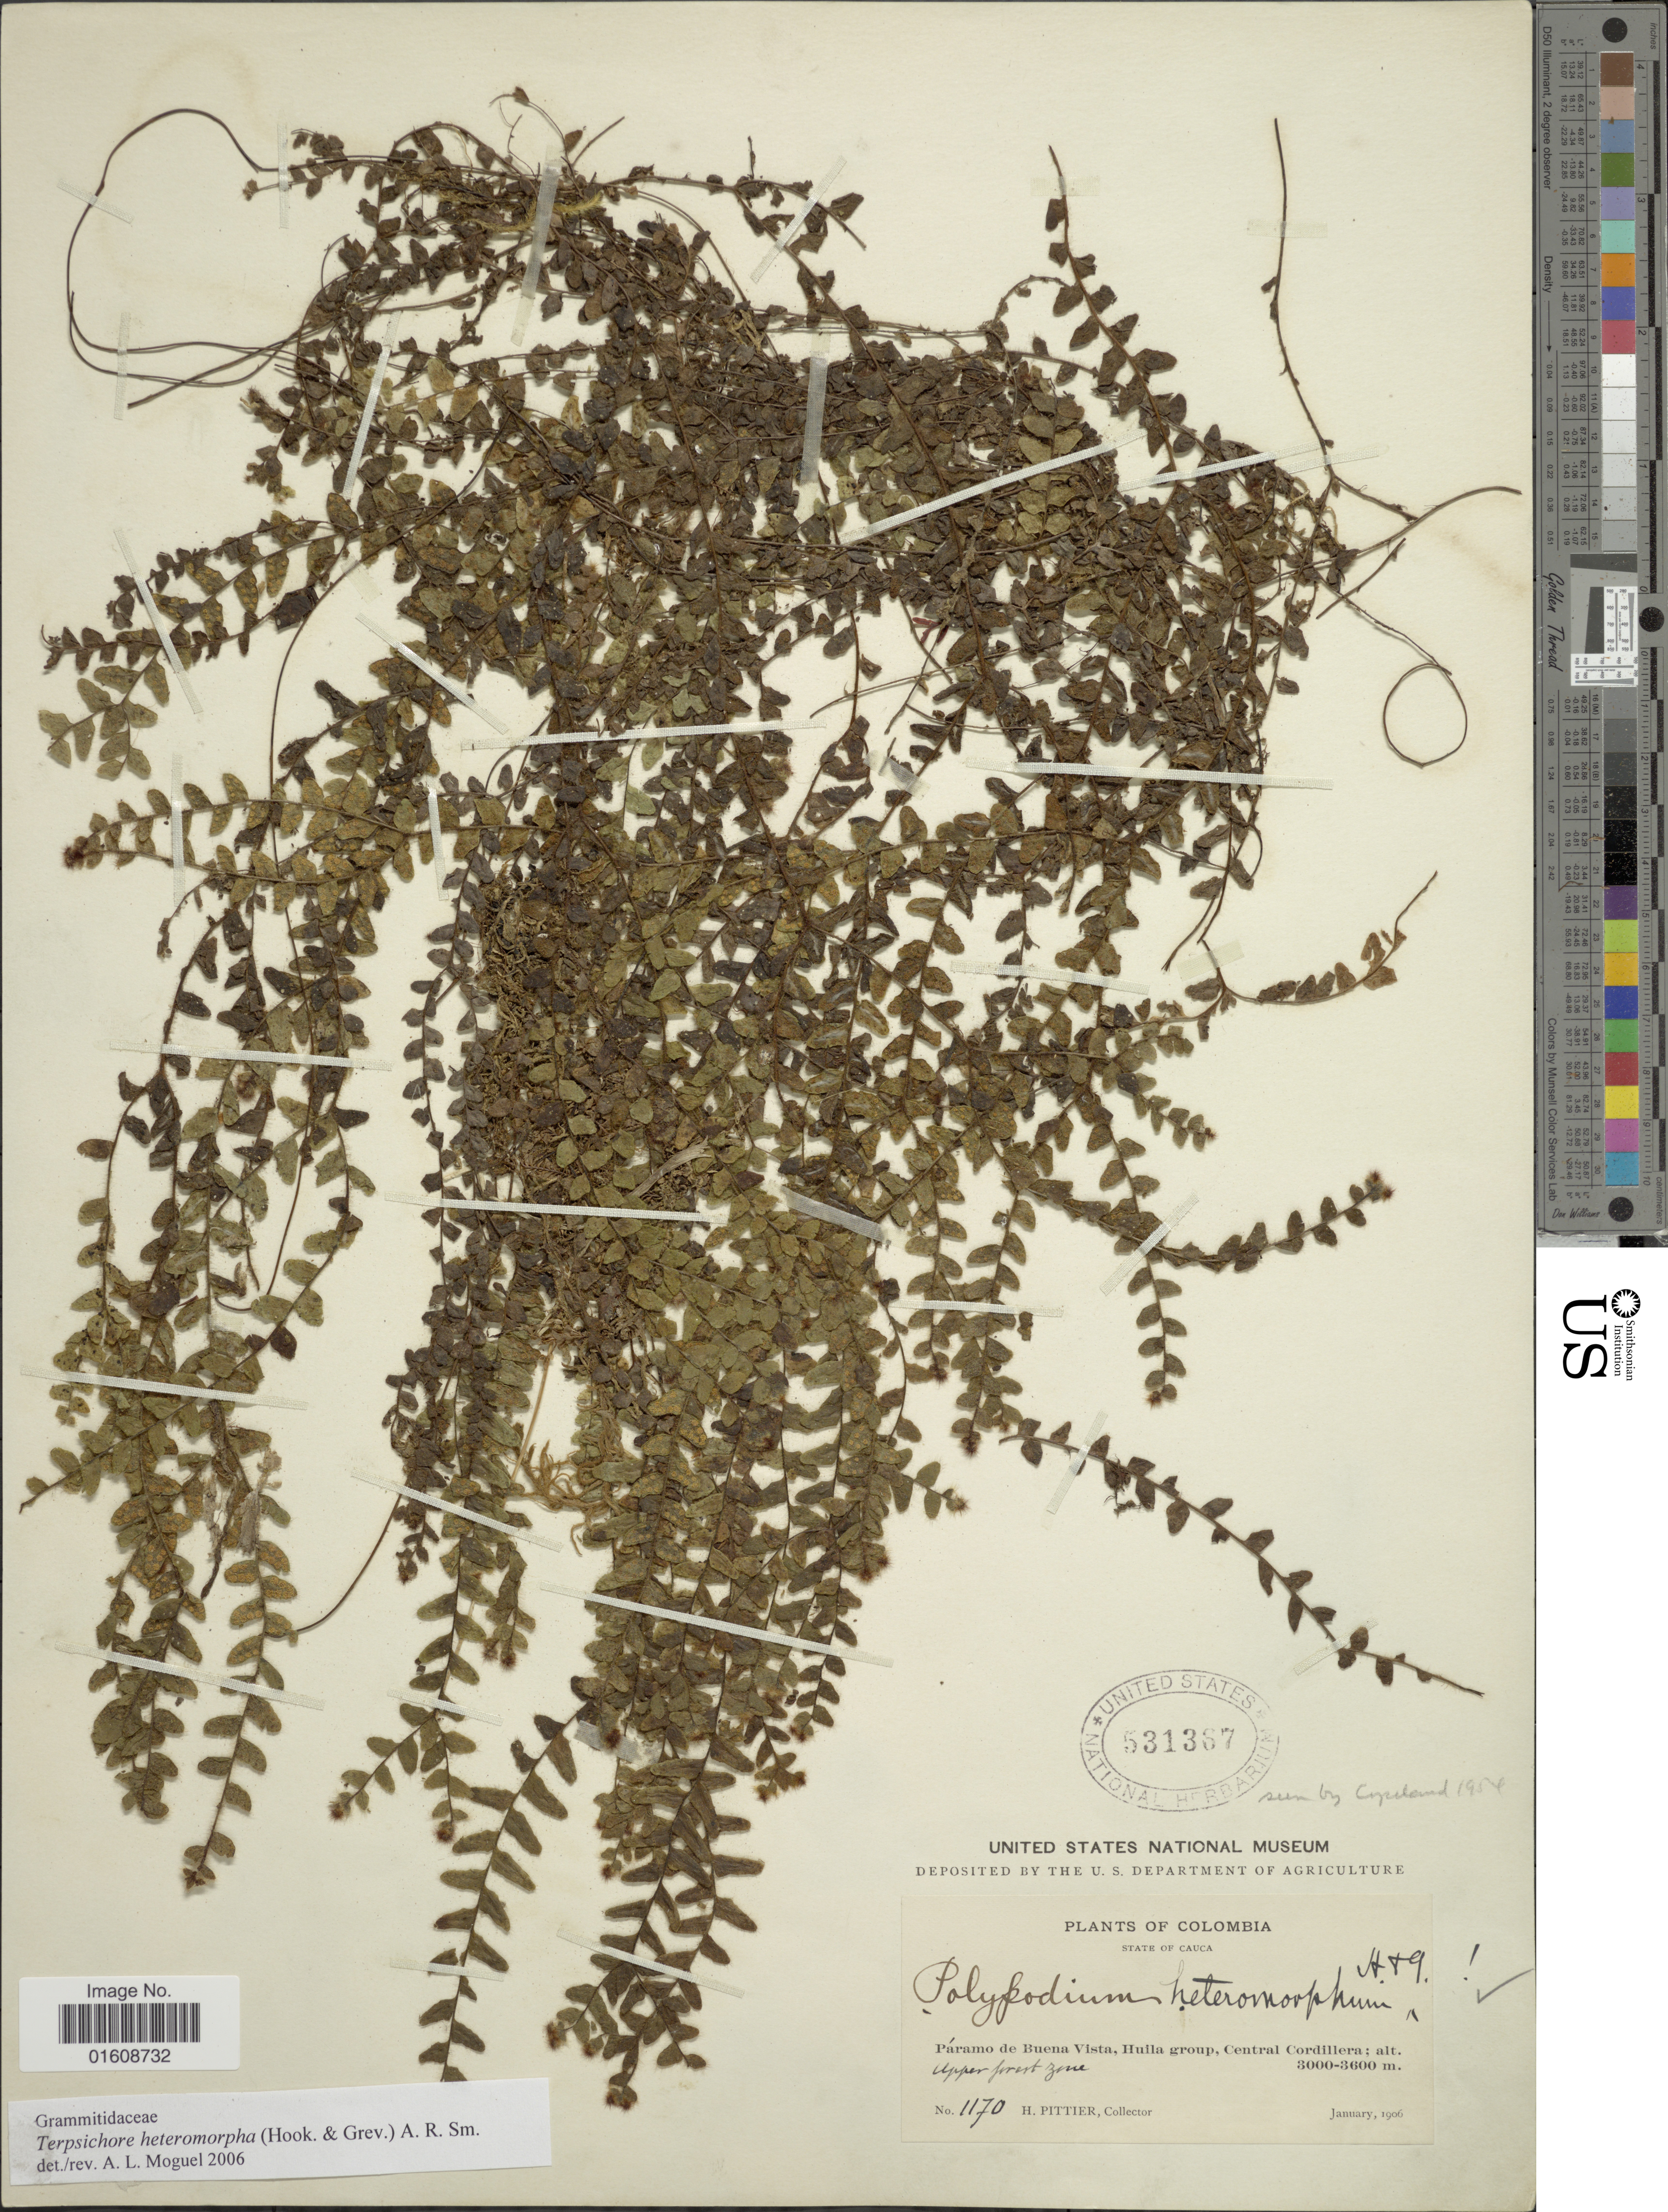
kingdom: Plantae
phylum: Tracheophyta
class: Polypodiopsida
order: Polypodiales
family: Polypodiaceae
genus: Alansmia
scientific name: Alansmia heteromorpha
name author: (Hook. & Grev.) Moguel & M. Kessler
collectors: H. F. Pittier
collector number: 1170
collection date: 1906-01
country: Colombia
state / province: Cauca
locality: Páramo de Buena Vista, Huila group, Central Cordillera. Upper forest zone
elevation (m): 3000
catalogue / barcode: US 531367